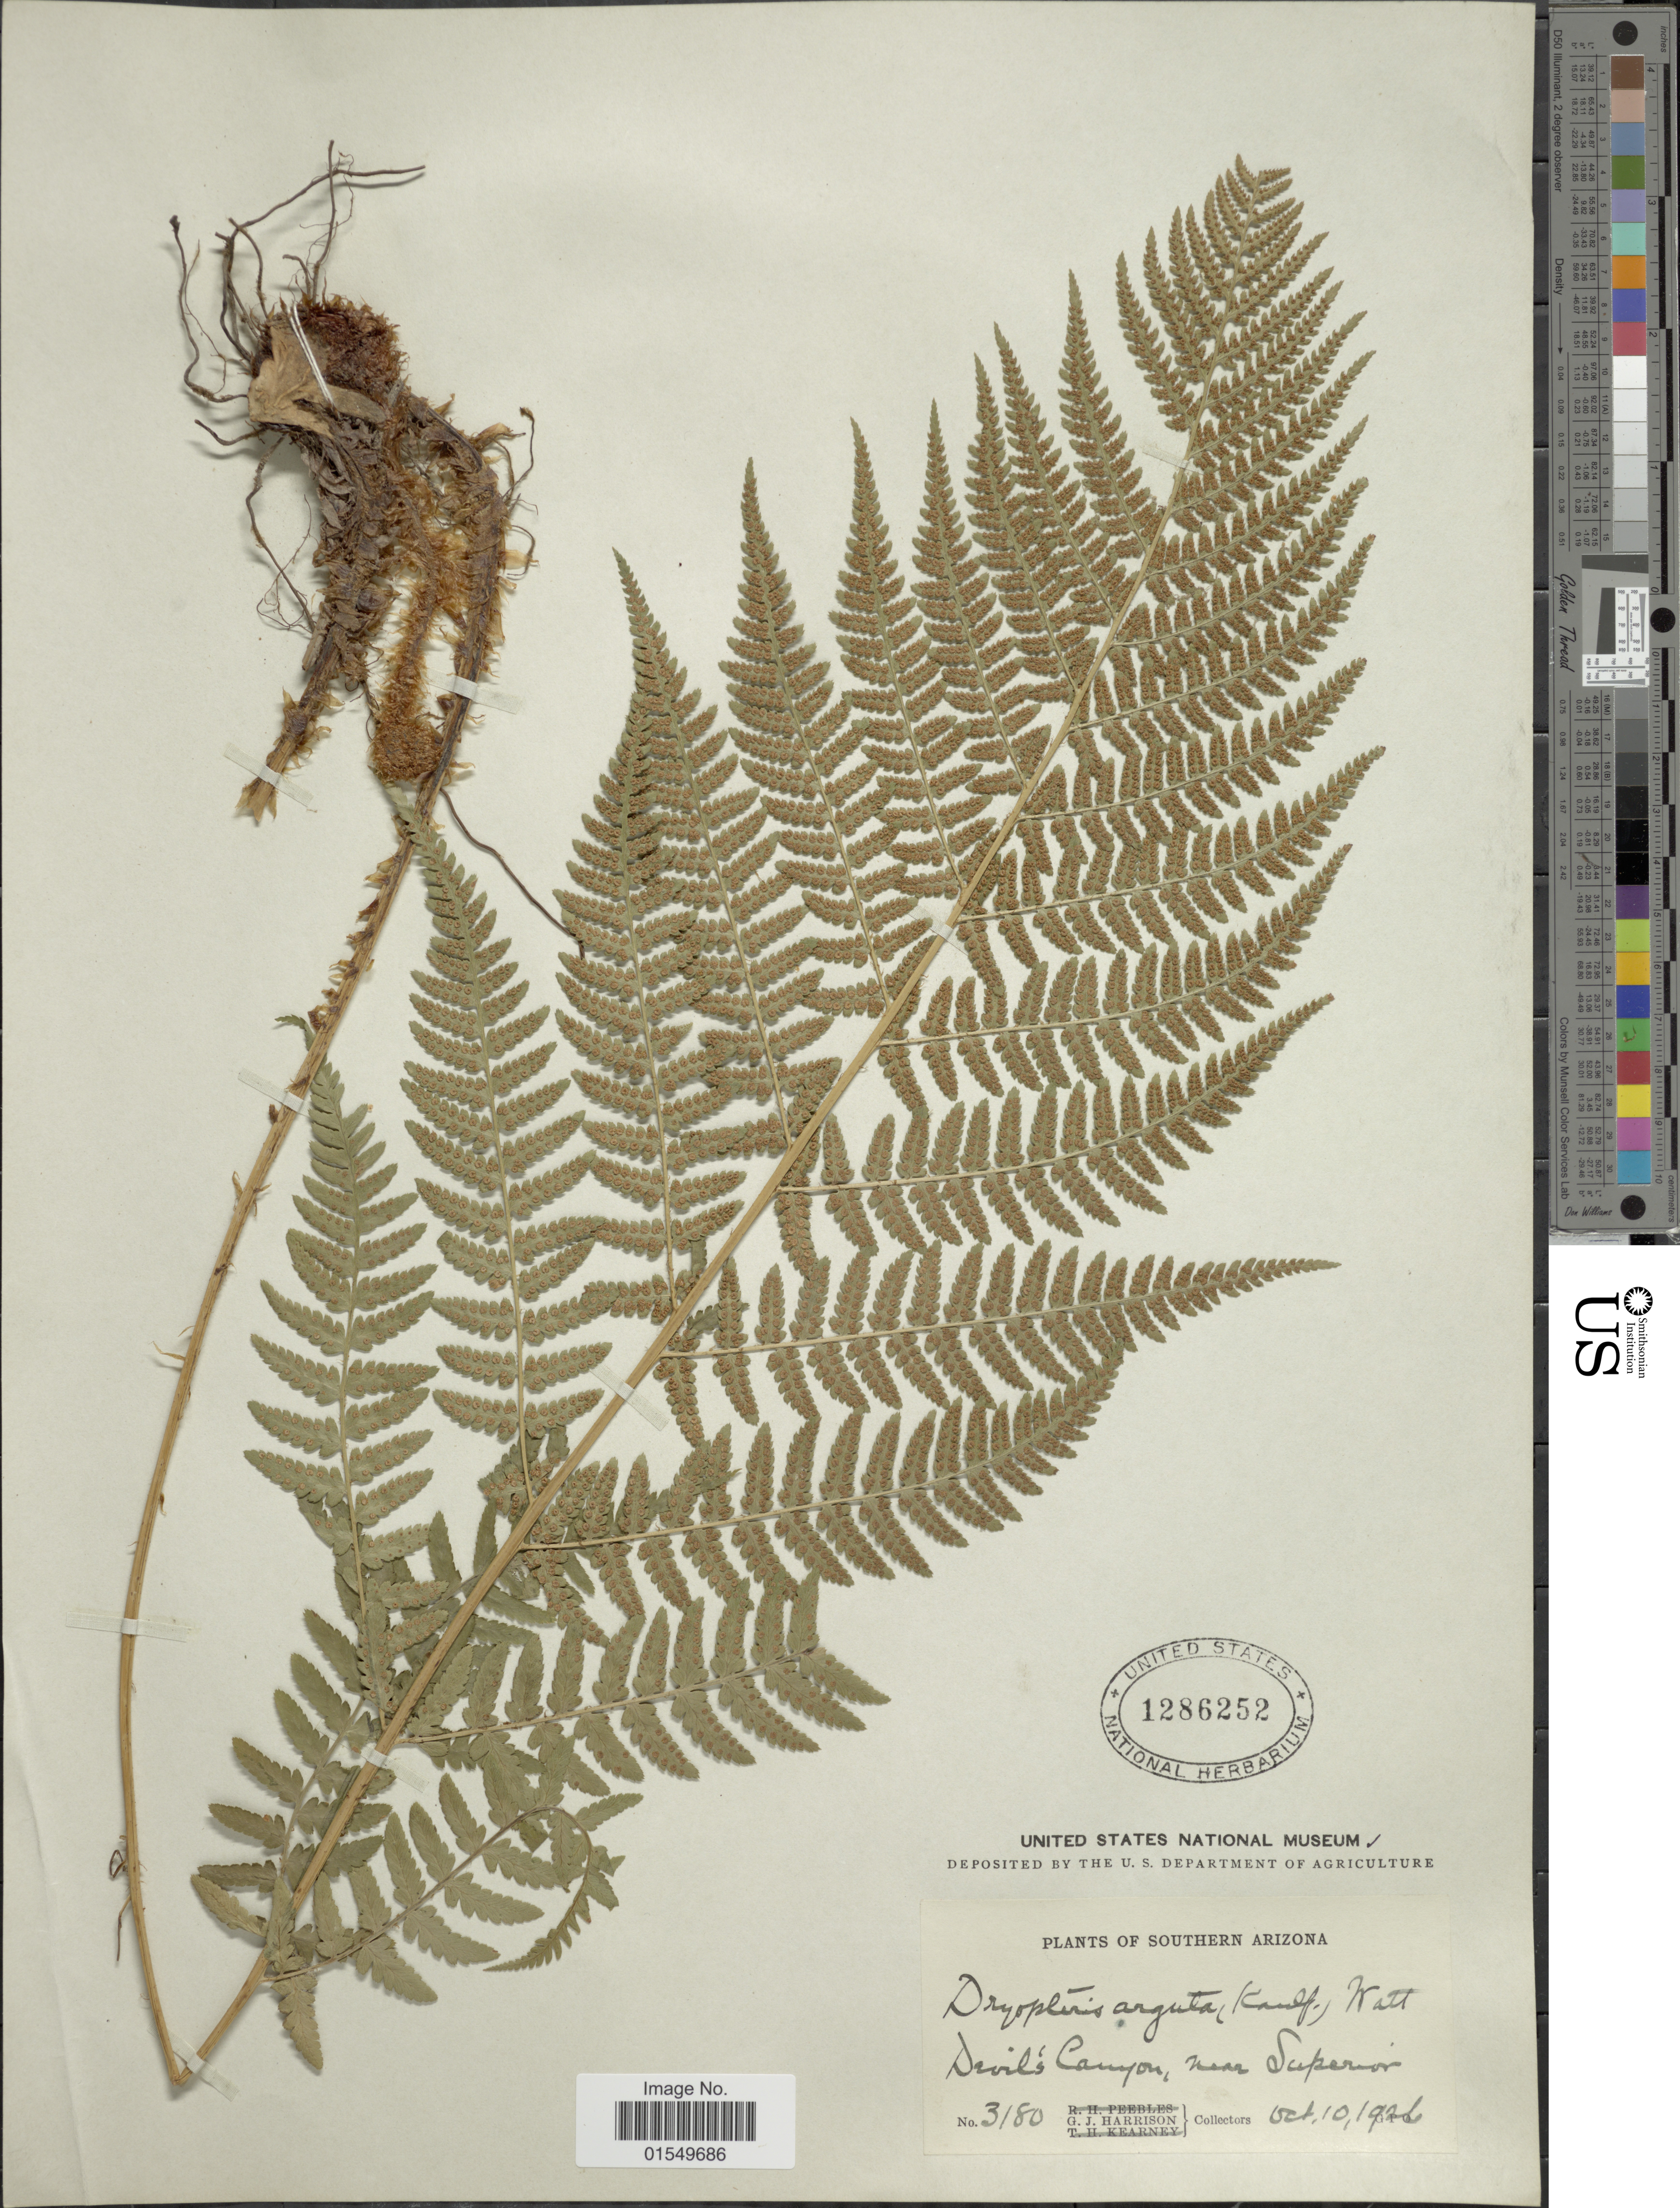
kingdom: Plantae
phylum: Tracheophyta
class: Polypodiopsida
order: Polypodiales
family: Dryopteridaceae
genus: Dryopteris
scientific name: Dryopteris arguta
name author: (Kaulf.) Maxon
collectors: G. J. Harrison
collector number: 3180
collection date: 1926-10-10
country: United States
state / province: Arizona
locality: Southern Arizona, Devil's Canyon, near Superior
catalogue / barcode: US 1286252